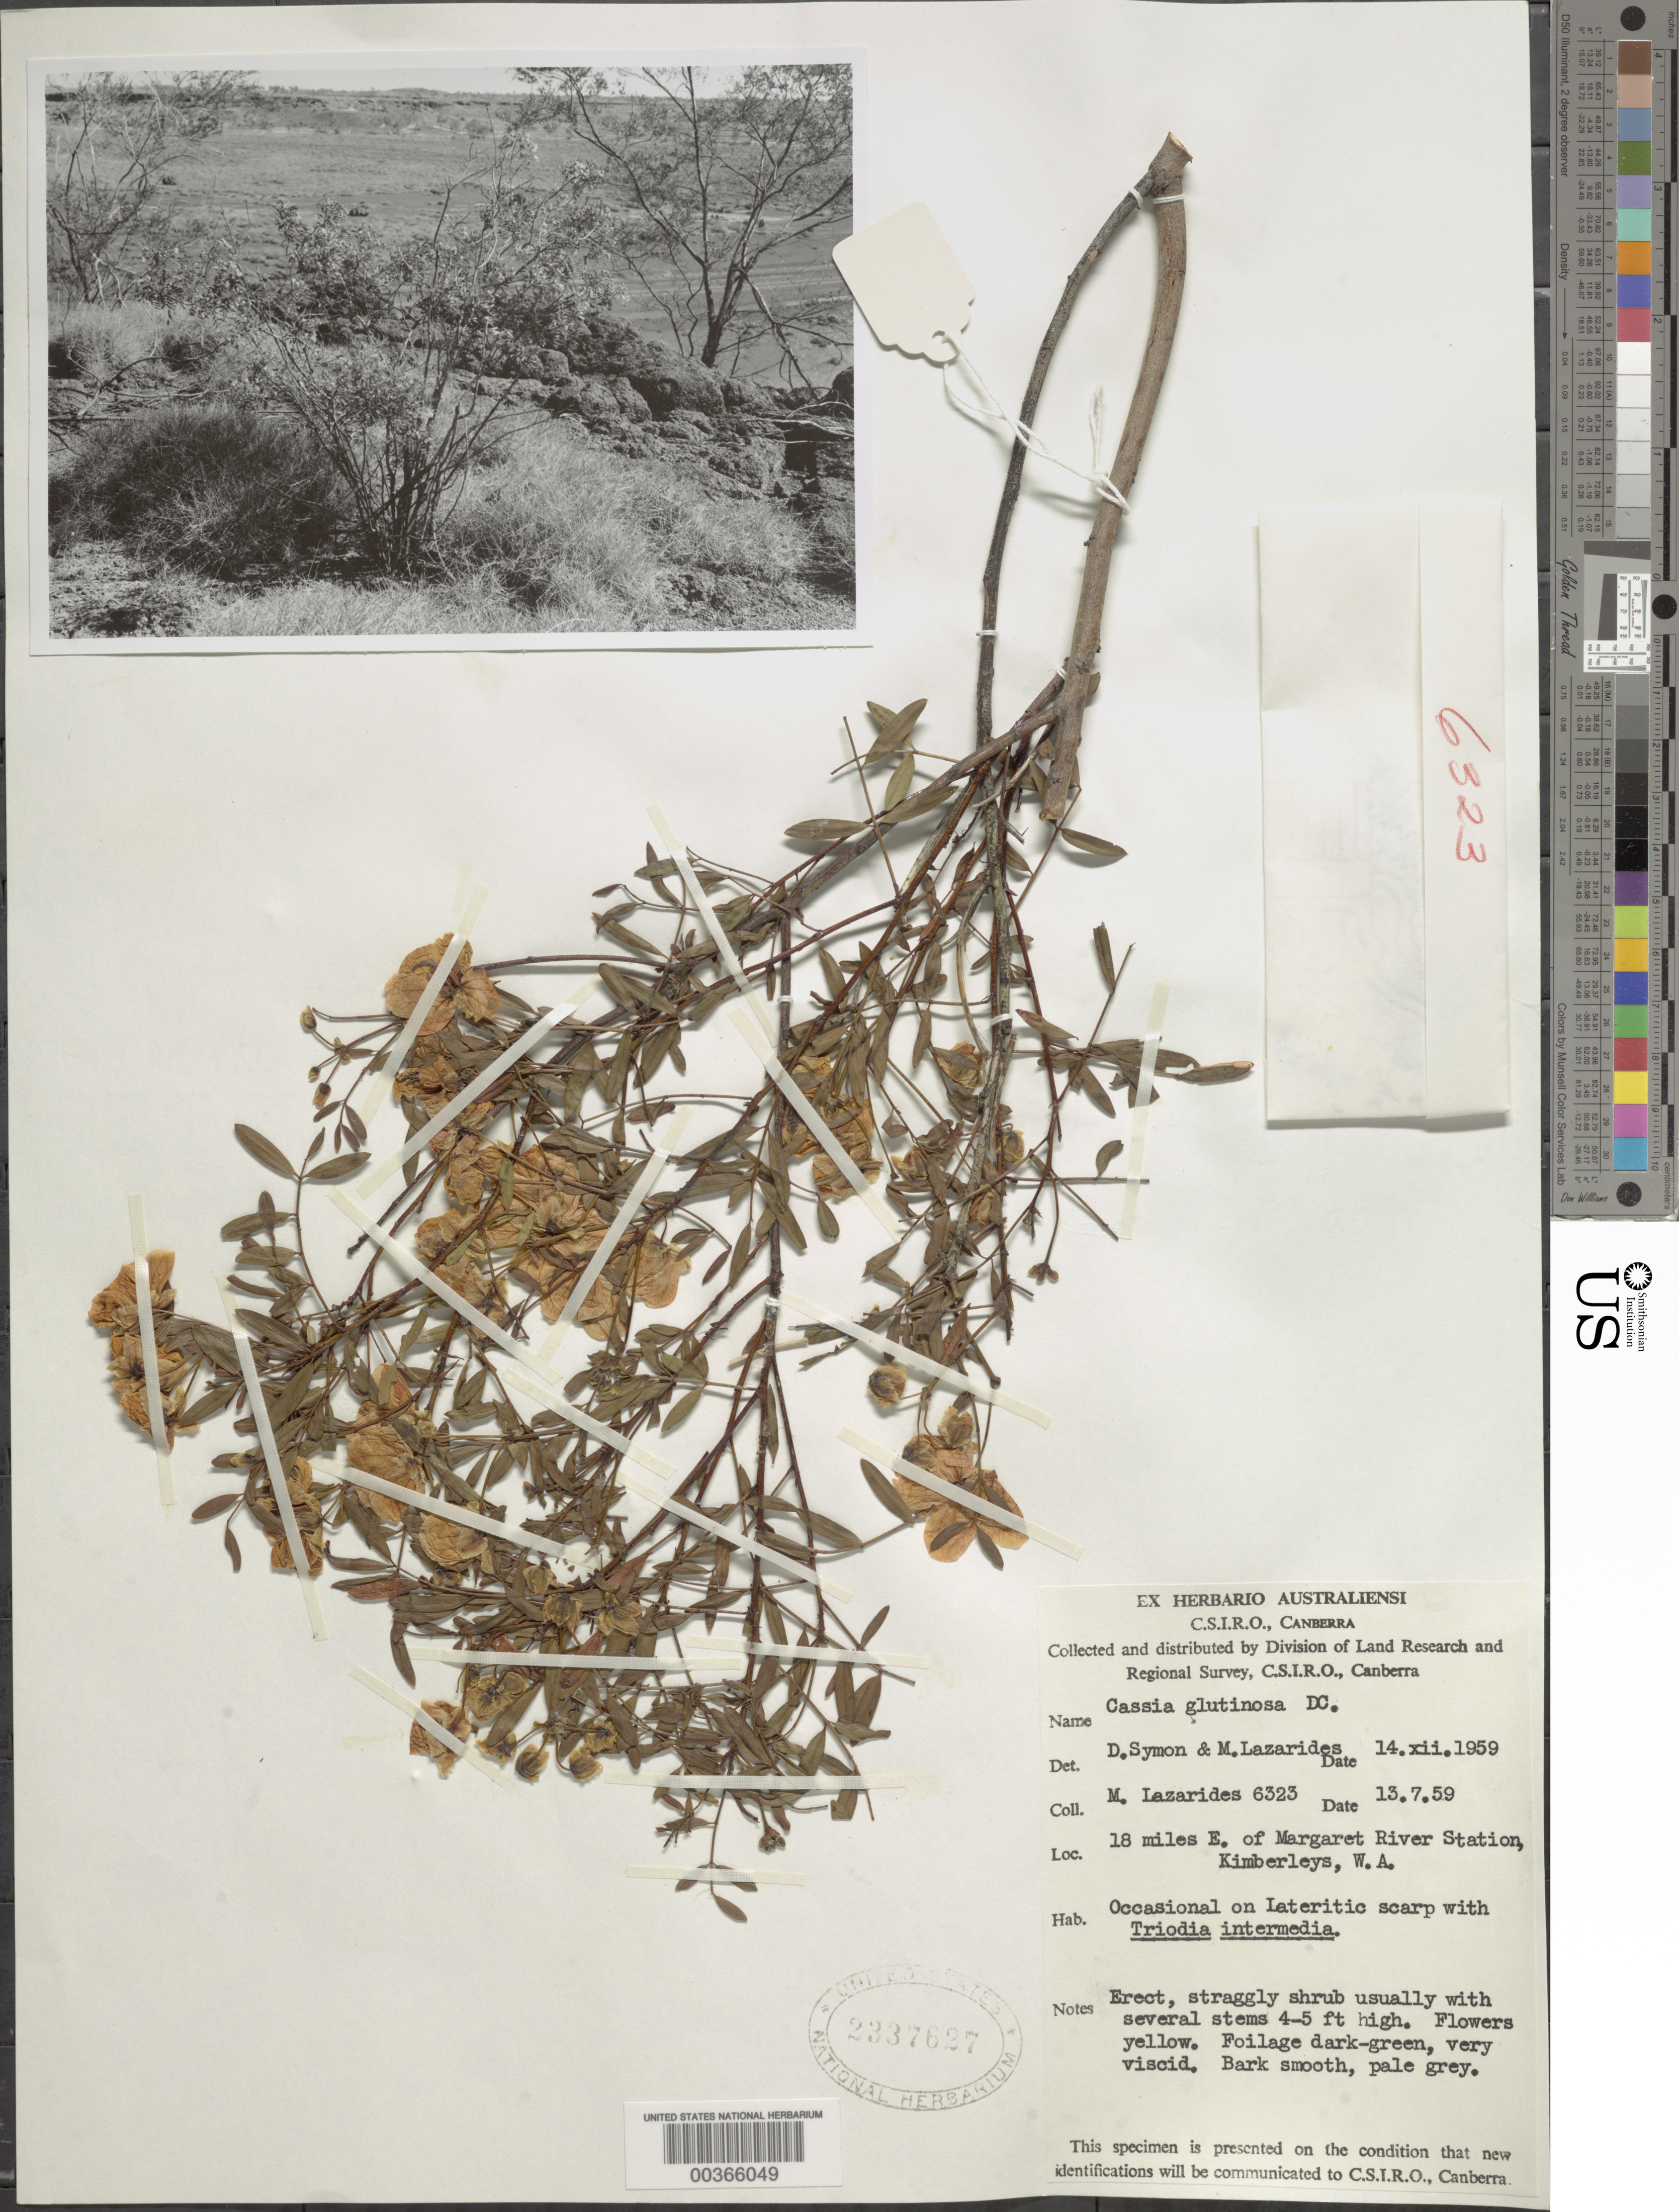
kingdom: Plantae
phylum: Tracheophyta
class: Magnoliopsida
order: Fabales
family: Fabaceae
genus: Senna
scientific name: Senna glutinosa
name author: (DC.) Randell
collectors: M. Lazarides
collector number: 6323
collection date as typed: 13 Jul 1959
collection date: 1959-07-13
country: Australia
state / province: Western Australia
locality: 18 mi e of margaret river station, kimberleys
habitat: On lateritic scarp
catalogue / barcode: US 2337627